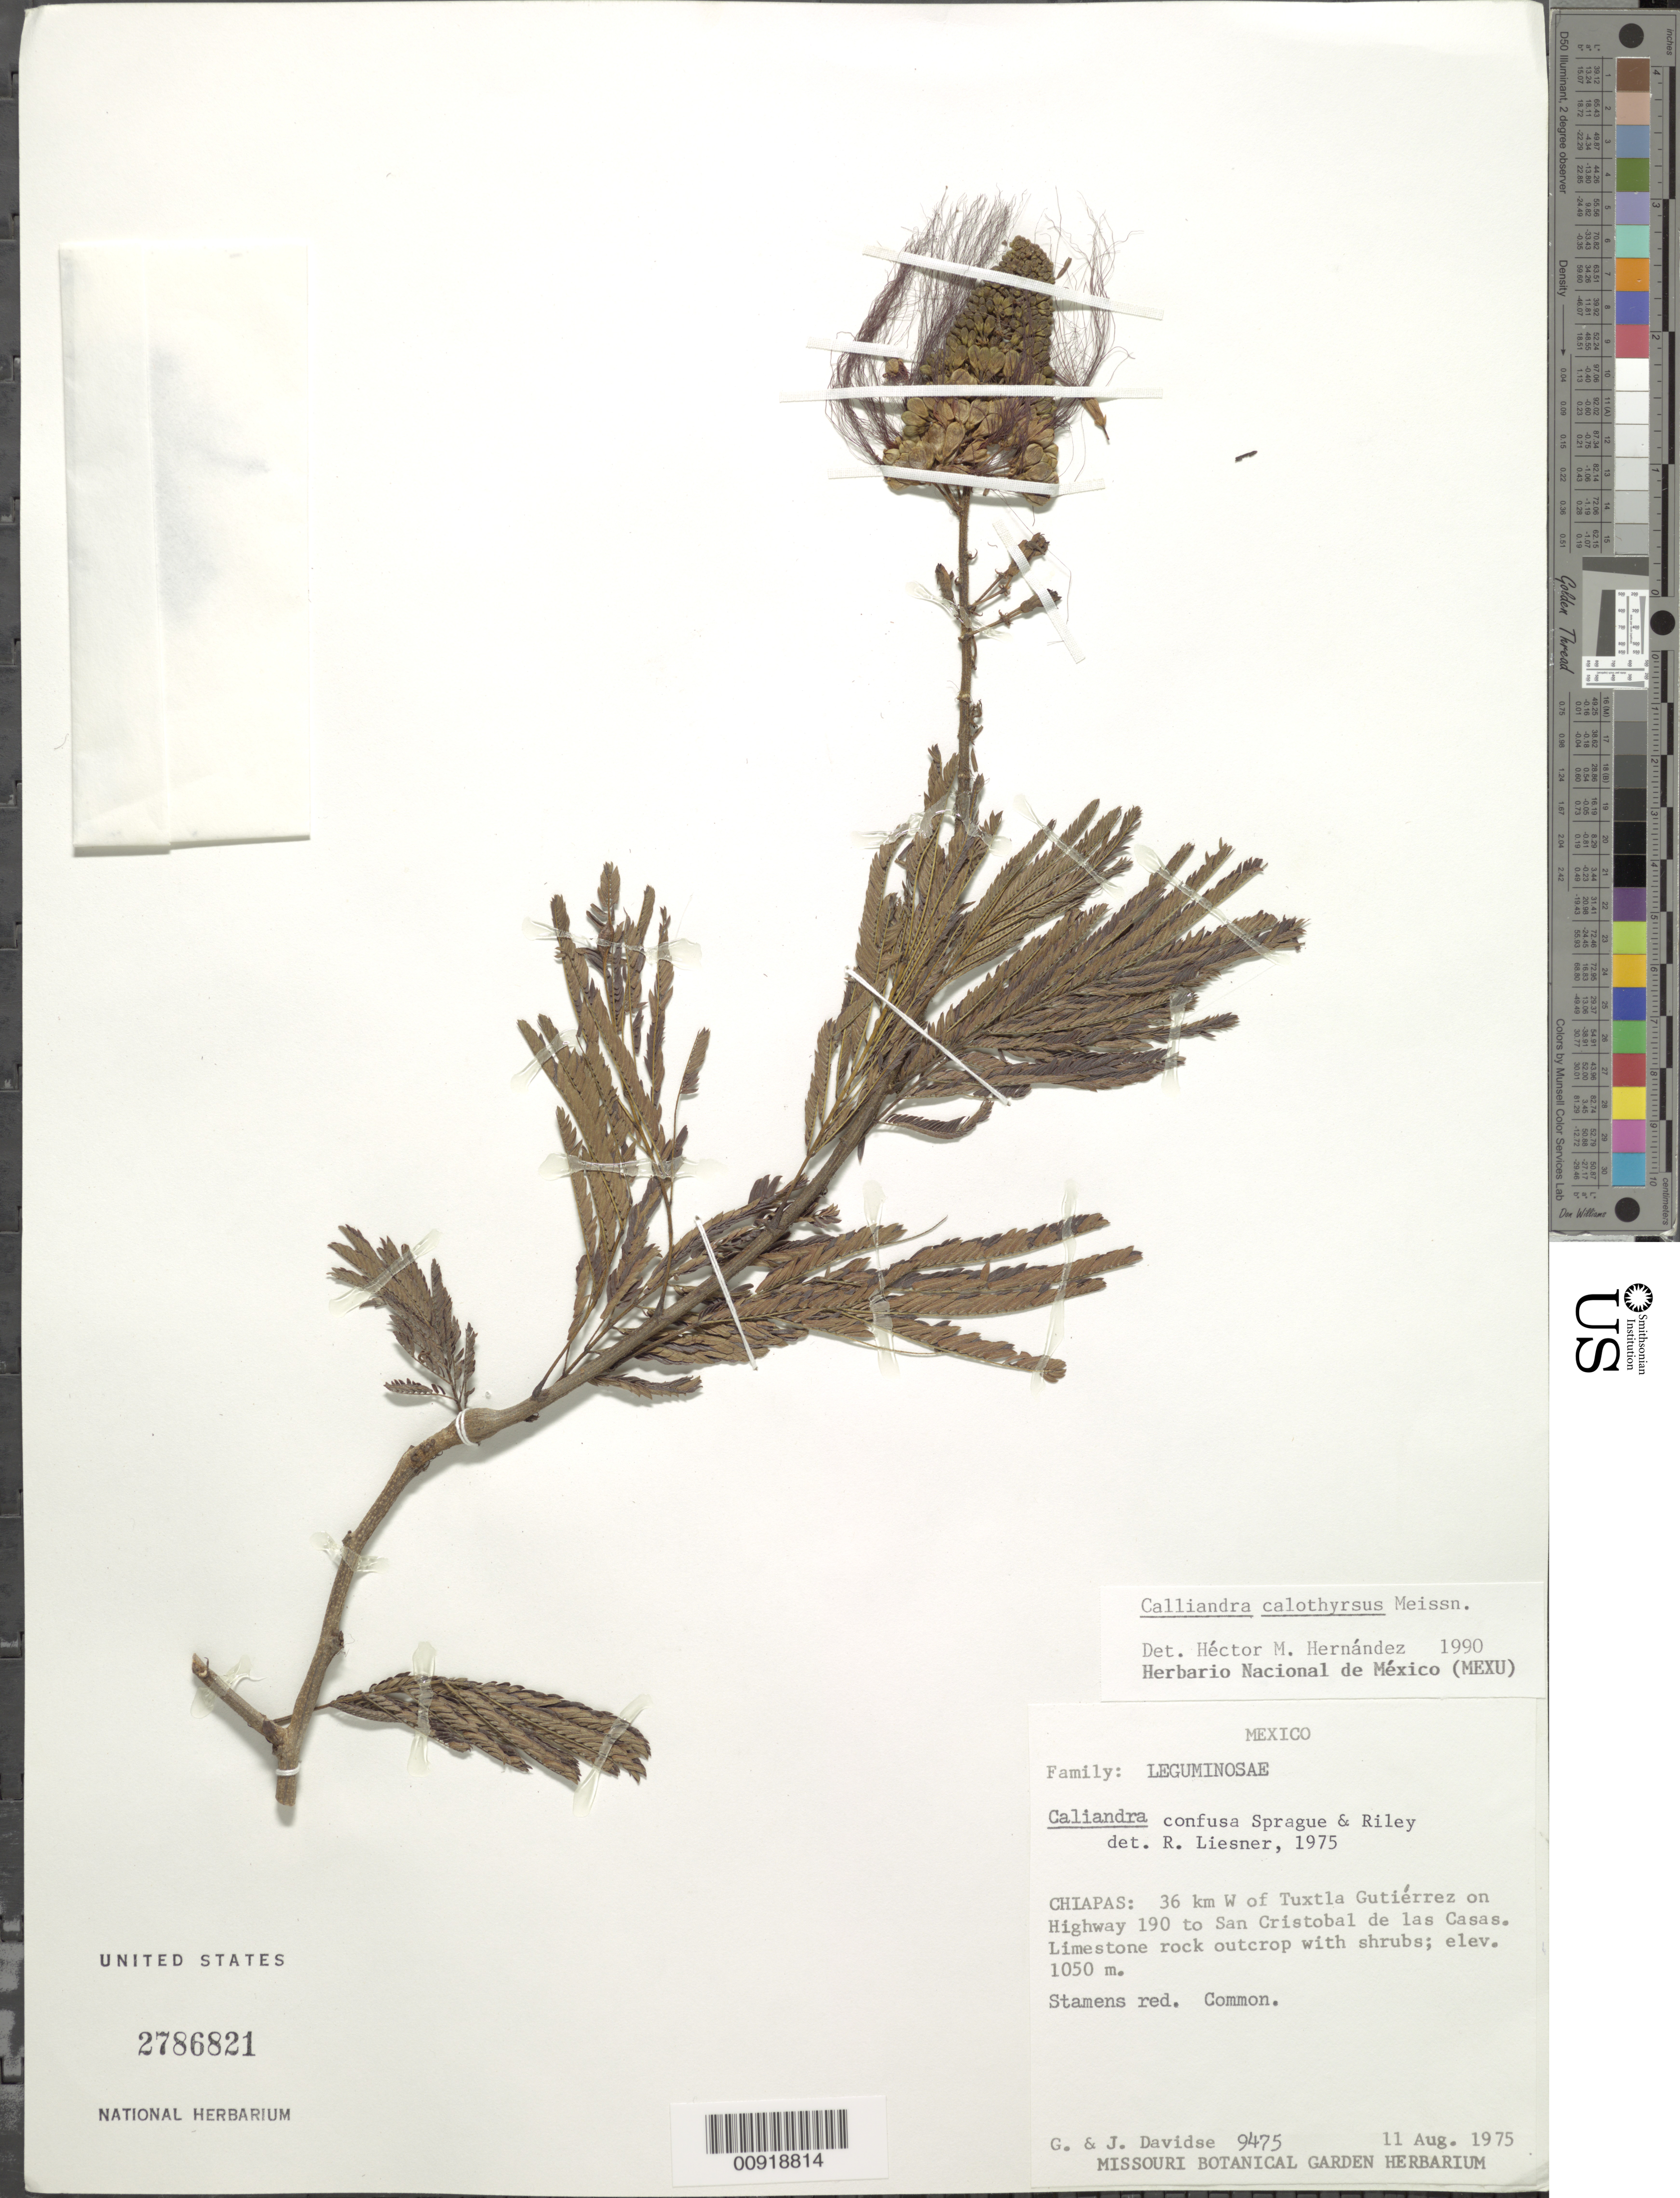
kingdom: Plantae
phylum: Tracheophyta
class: Magnoliopsida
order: Fabales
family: Fabaceae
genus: Calliandra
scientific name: Calliandra calothyrsus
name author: Meisn.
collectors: G. Davidse & J. Davidse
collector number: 9475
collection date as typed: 11 Aug 1975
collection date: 1975-08-11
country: Mexico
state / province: Chiapas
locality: Chiapas: 36 km. W of Tuxtla Gutiérrez on Highway 190 to San Cristóbal de las Casas.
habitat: Limestone rock outcrop with shrubs.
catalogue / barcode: US 2786821